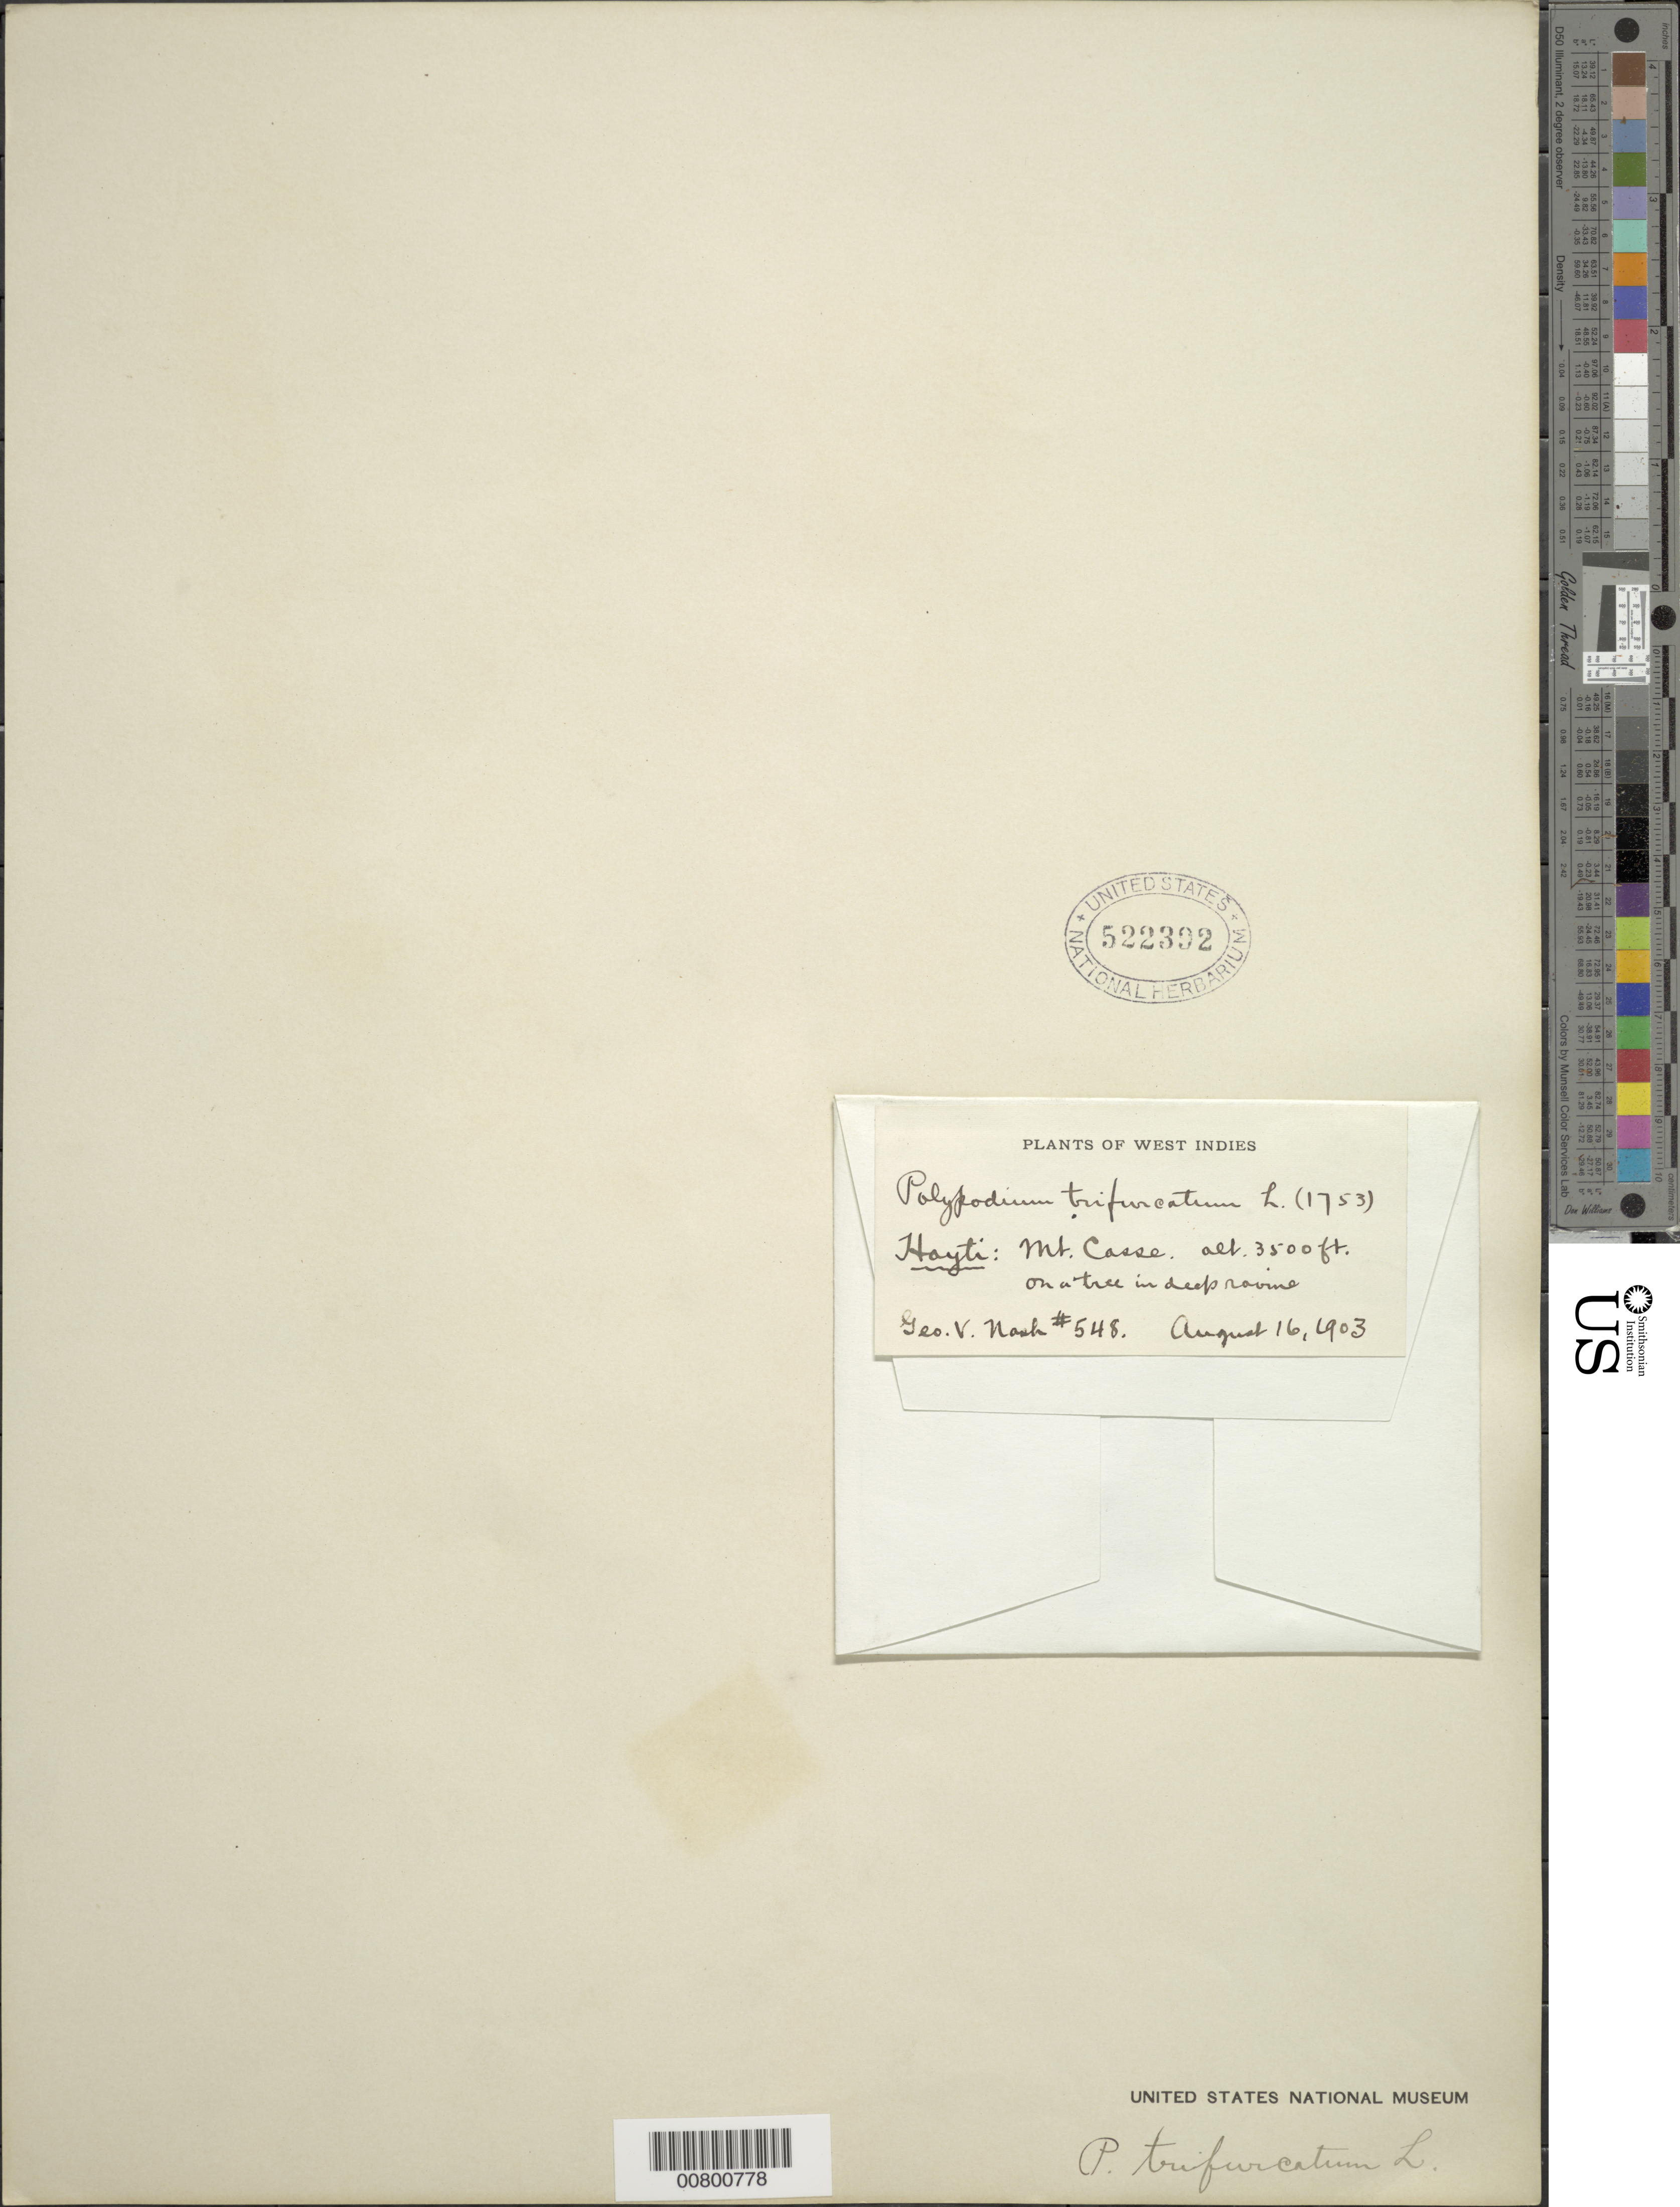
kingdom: Plantae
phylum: Tracheophyta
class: Polypodiopsida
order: Polypodiales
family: Polypodiaceae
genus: Enterosora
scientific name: Enterosora trifurcata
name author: (L.) L.E. Bishop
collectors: G. V. Nash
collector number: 548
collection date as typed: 16 Aug 1903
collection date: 1903-08-16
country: Haiti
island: Hispaniola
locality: Mt. Casse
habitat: Deep ravine, on tree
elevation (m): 1067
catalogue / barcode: US 522392